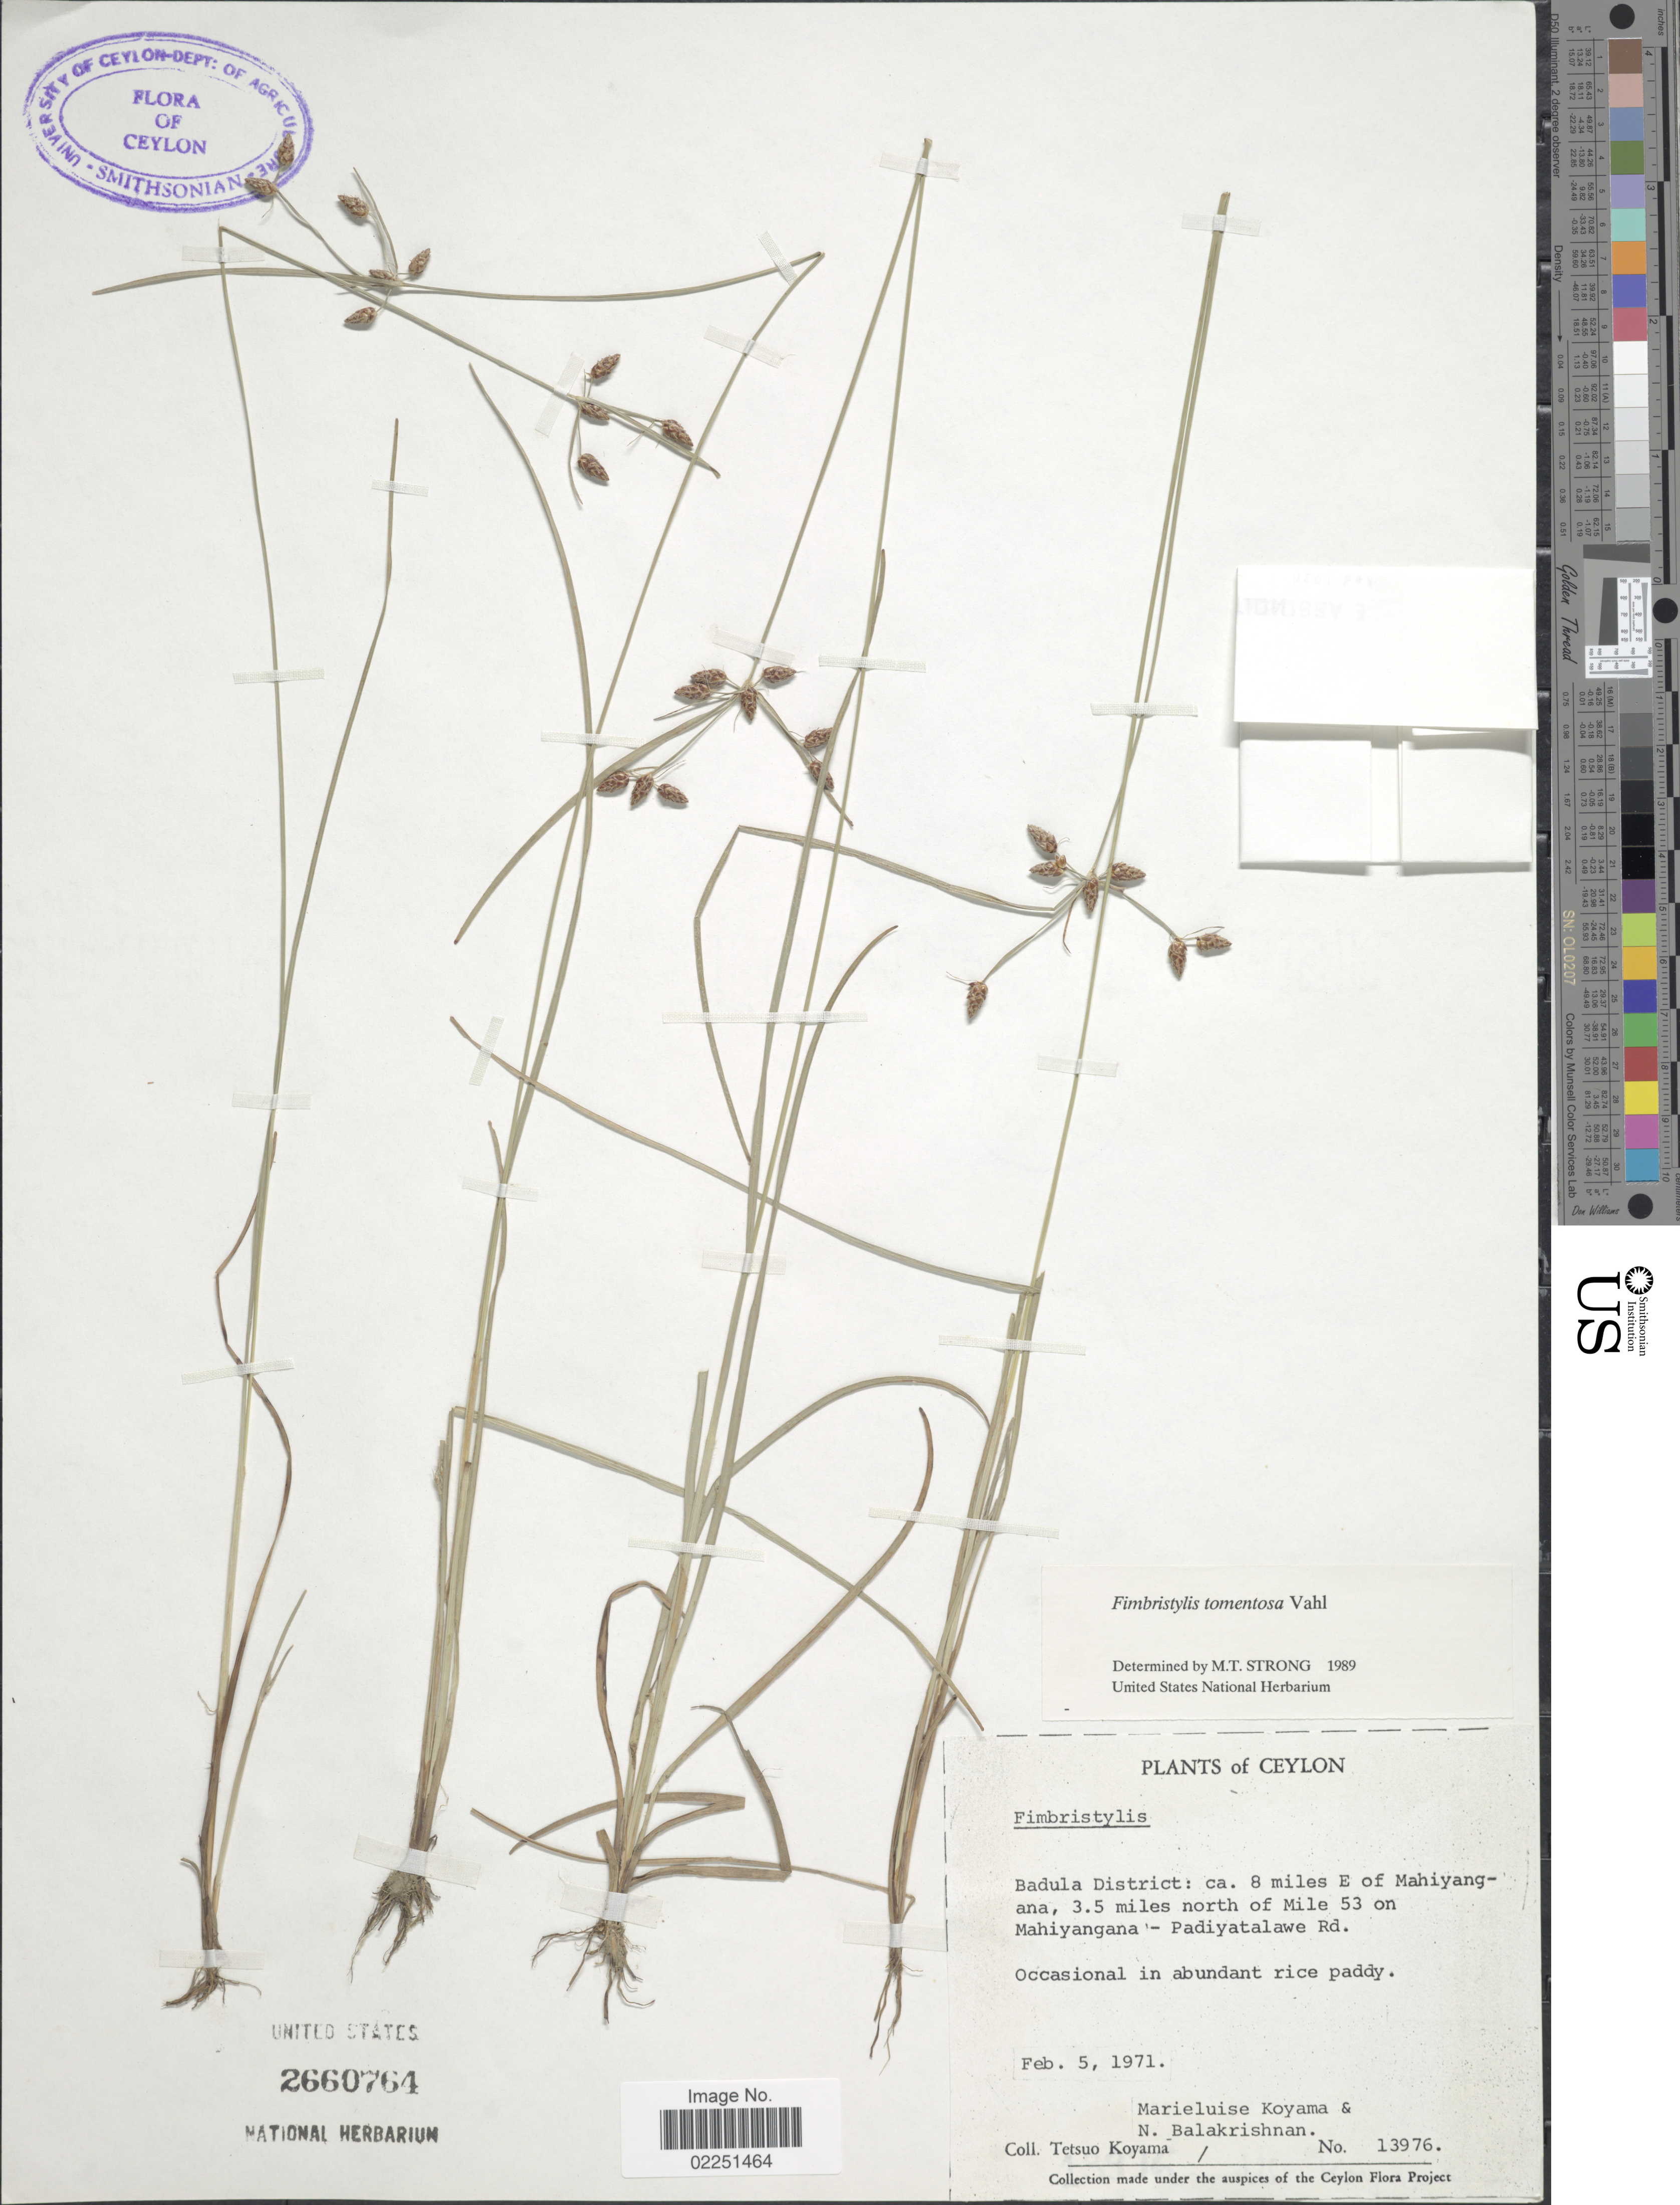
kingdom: Plantae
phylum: Tracheophyta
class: Liliopsida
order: Poales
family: Cyperaceae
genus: Fimbristylis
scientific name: Fimbristylis tomentosa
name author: Vahl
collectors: T. Koyama, M. Koyama & N. Balakrishnan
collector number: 13976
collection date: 1971-02-05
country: Sri Lanka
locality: Ceylon. Badula District: ca. 8 miles E of Mahiyangana, 3.5 miles north of Mile 53 on Mahiyangana - Padiyatalawe Rd.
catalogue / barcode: US 2660764